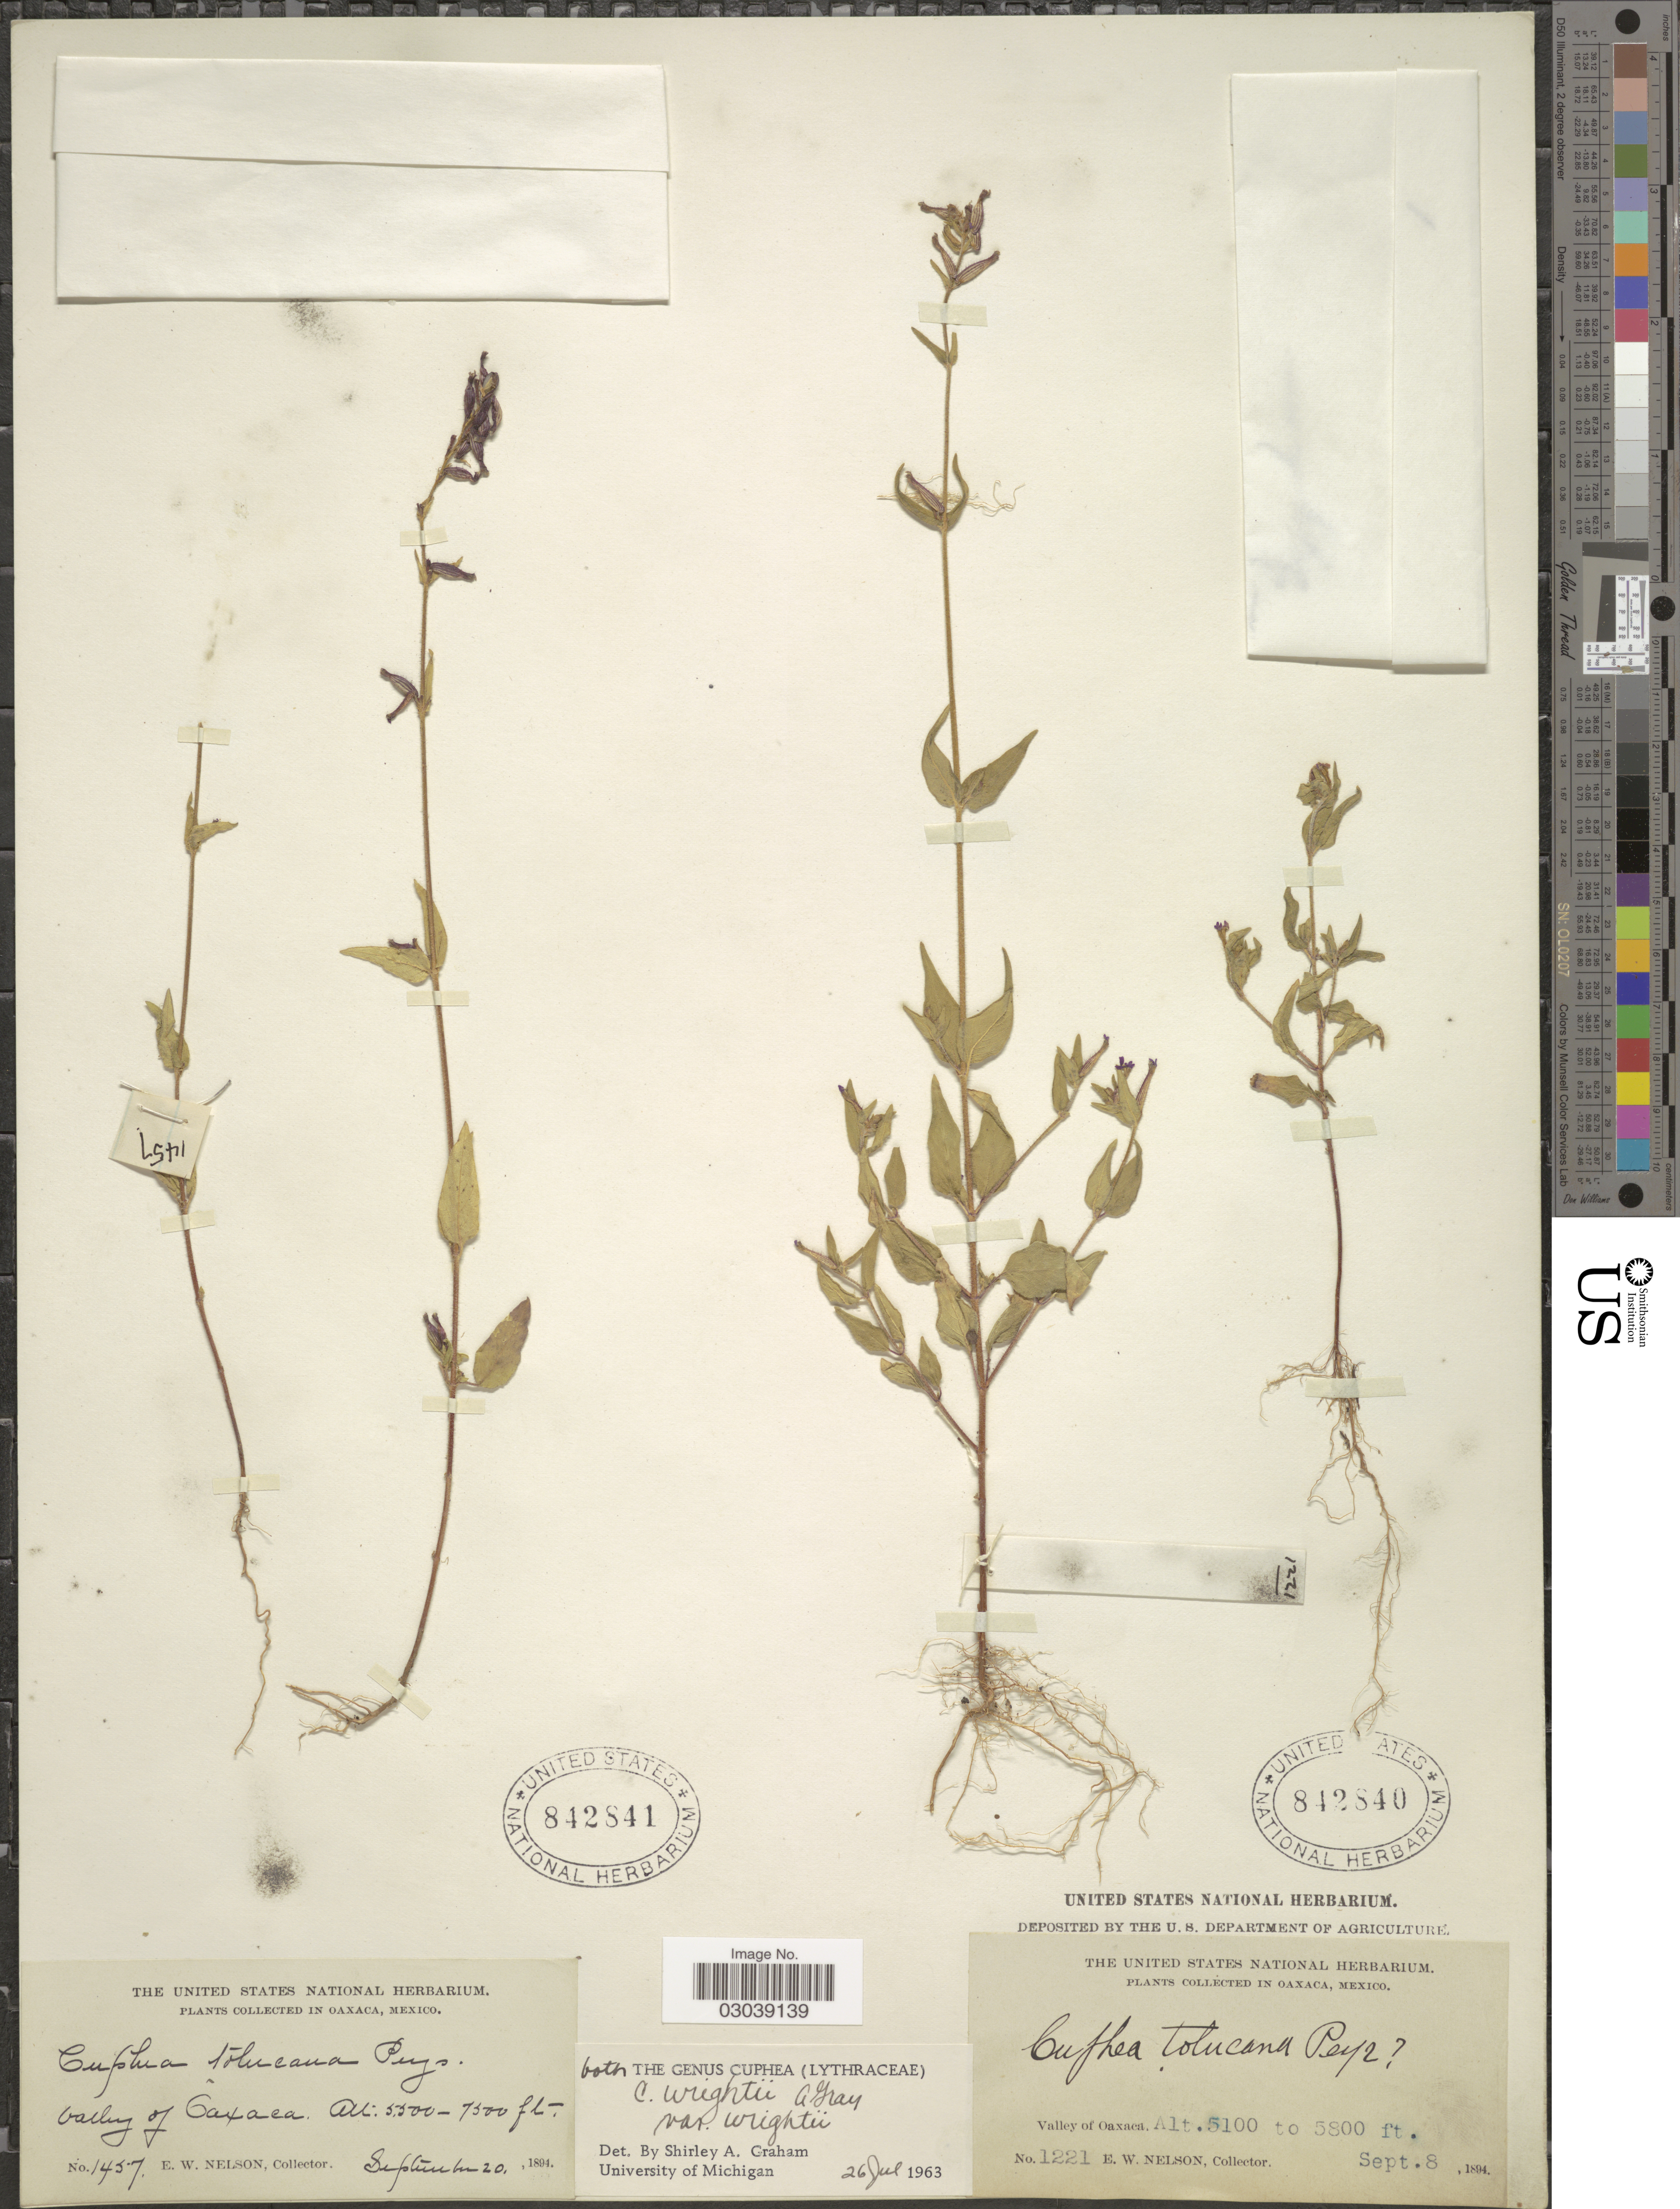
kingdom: Plantae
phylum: Tracheophyta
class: Magnoliopsida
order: Myrtales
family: Lythraceae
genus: Cuphea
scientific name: Cuphea wrightii var. wrightii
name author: A. Gray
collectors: E. W. Nelson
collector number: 1221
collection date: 1894-09-08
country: Mexico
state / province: Oaxaca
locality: Valley of Oaxaca.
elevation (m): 1554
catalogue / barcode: US 842840-2